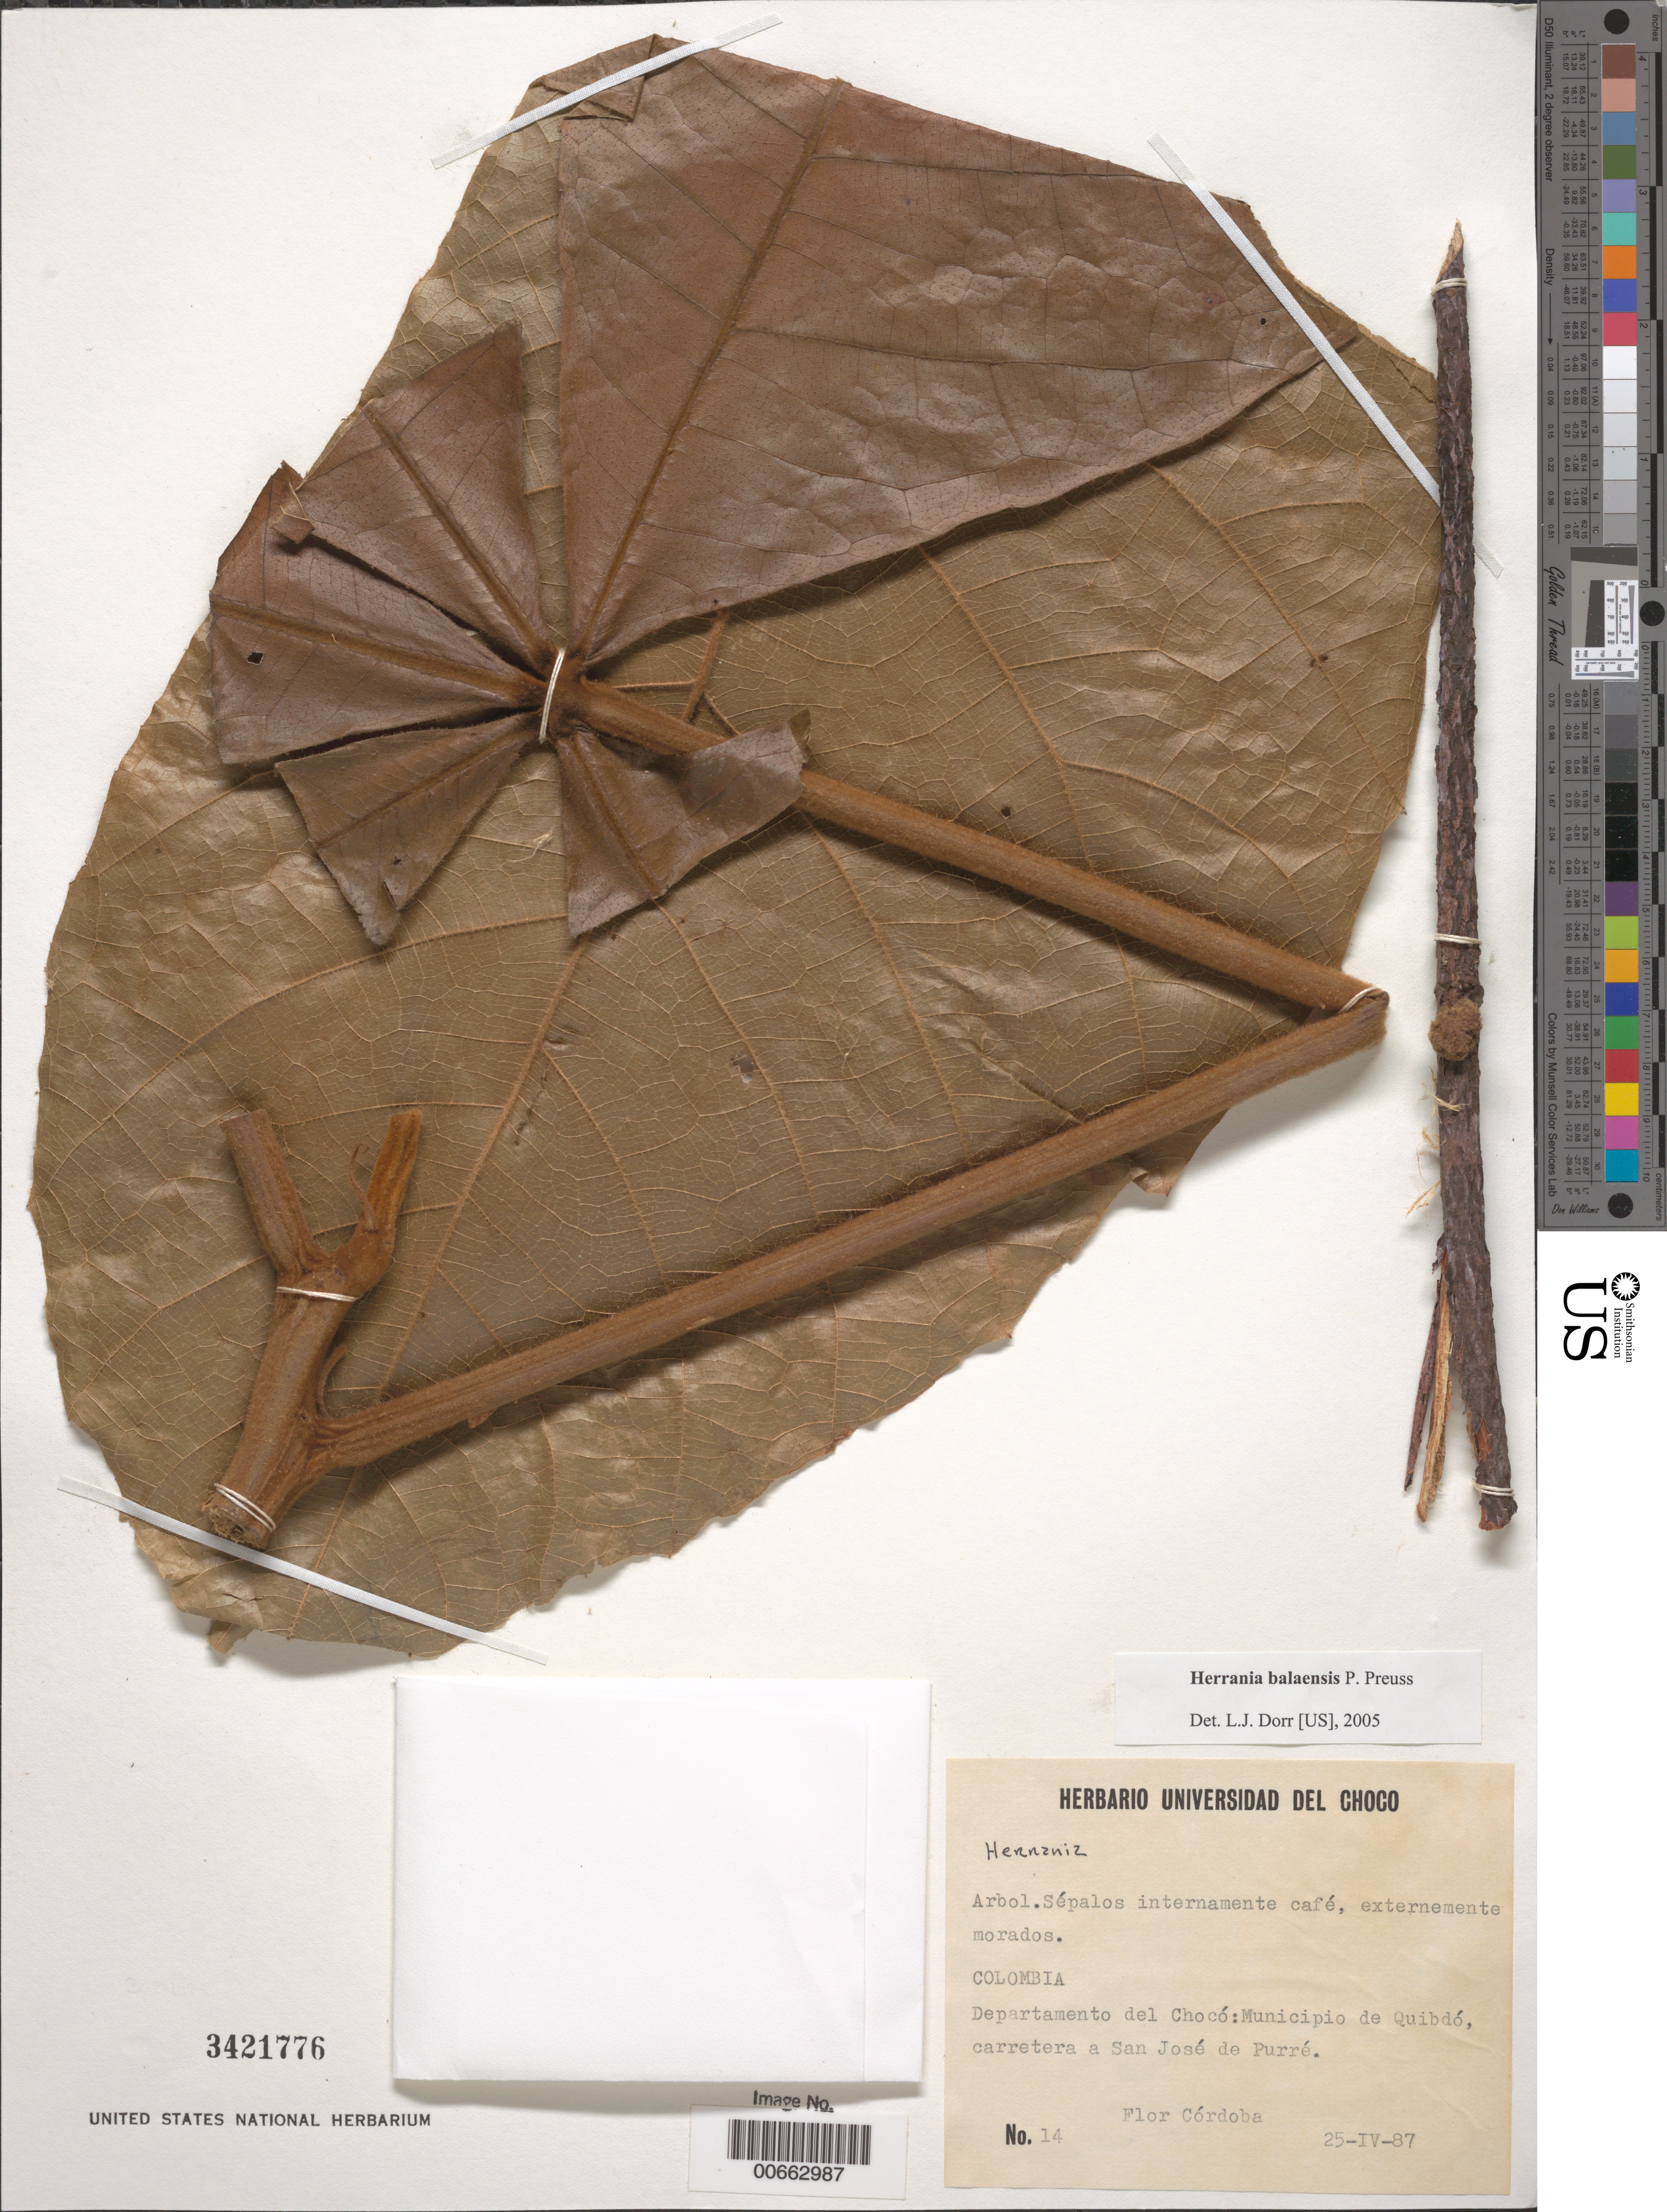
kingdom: Plantae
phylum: Tracheophyta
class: Magnoliopsida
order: Malvales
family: Malvaceae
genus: Theobroma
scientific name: Theobroma pulcherrimum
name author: (Goudot) De Wild.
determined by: Dorr, Laurence J., Curator (BOT), Smithsonian Institution - National Museum of Natural History (UNITED STATES)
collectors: F. Córdoba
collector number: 14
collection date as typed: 25 Apr 1987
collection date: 1987-04-25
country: Colombia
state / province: Chocó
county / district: Quibdó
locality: Carretera a San José de Purré.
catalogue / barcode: US 3421776